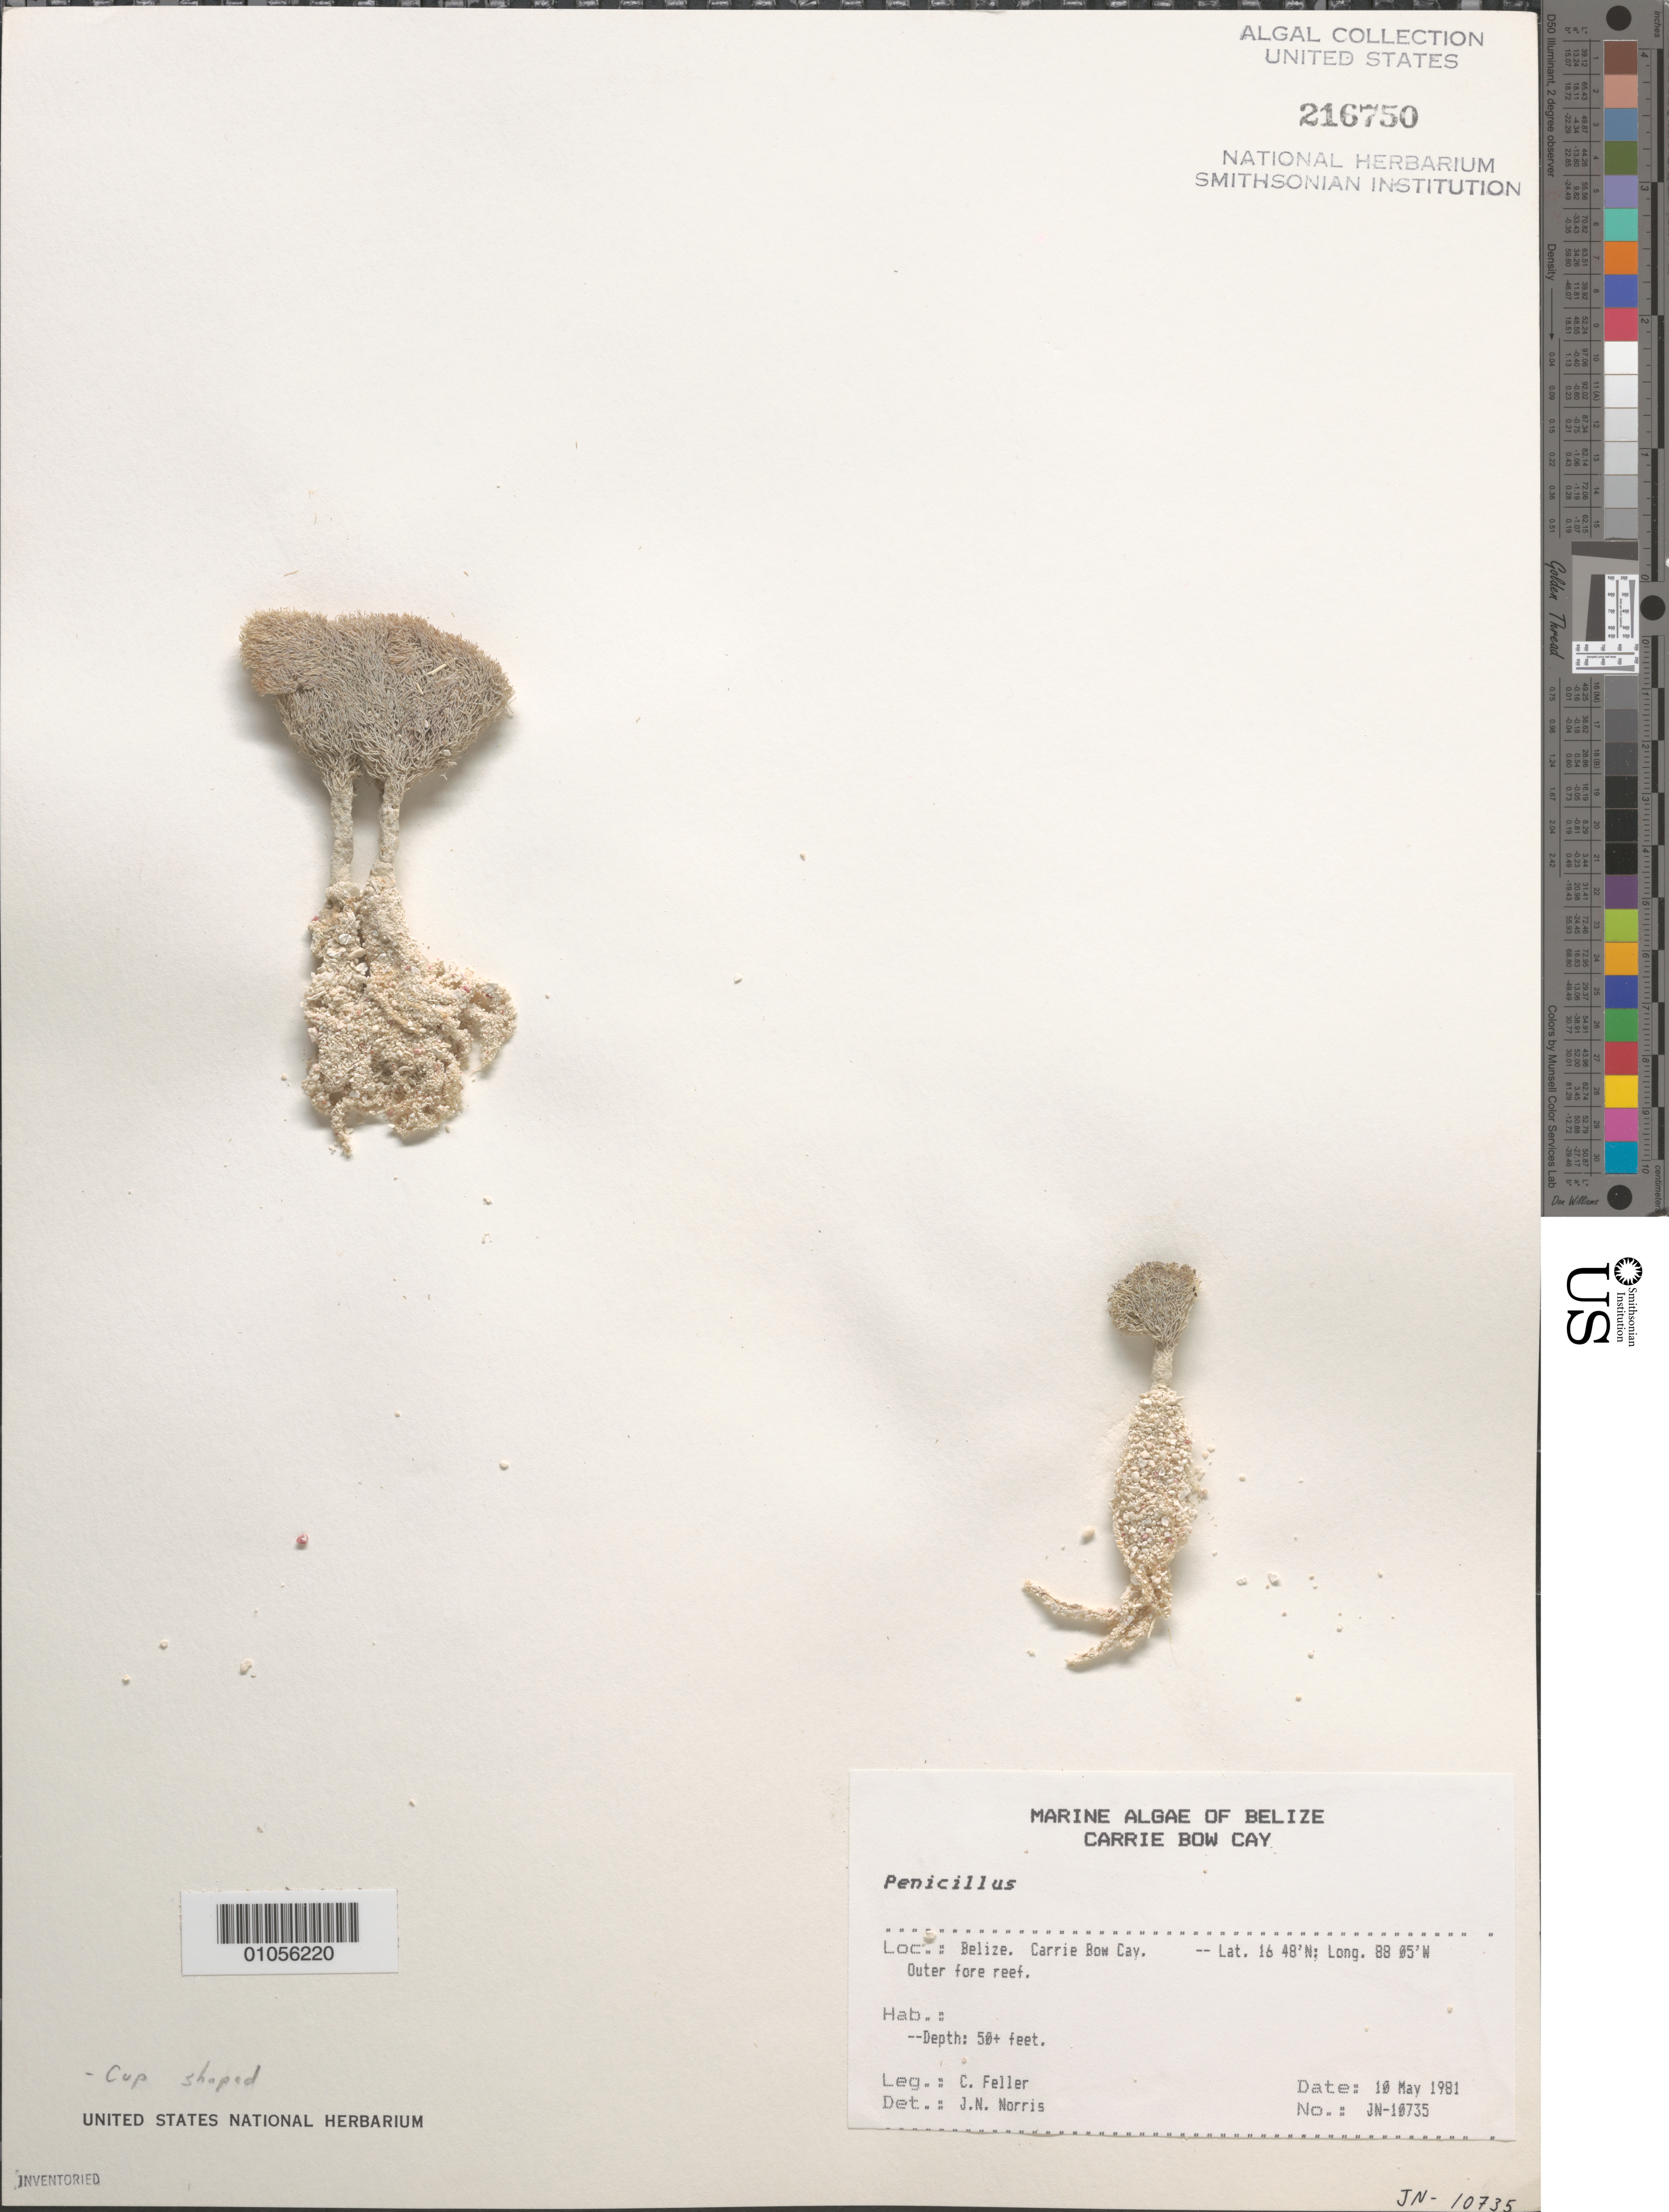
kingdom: Plantae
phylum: Chlorophyta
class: Ulvophyceae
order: Bryopsidales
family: Udoteaceae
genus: Penicillus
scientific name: Penicillus sp.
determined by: Norris, James N.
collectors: C. Feller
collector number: JN-10735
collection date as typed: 10 May 1981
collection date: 1981-05-10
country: Belize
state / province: Stann Creek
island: Carrie Bow Cay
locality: Outer fore reef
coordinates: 16 48' N, 88 05' W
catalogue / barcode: US 216750